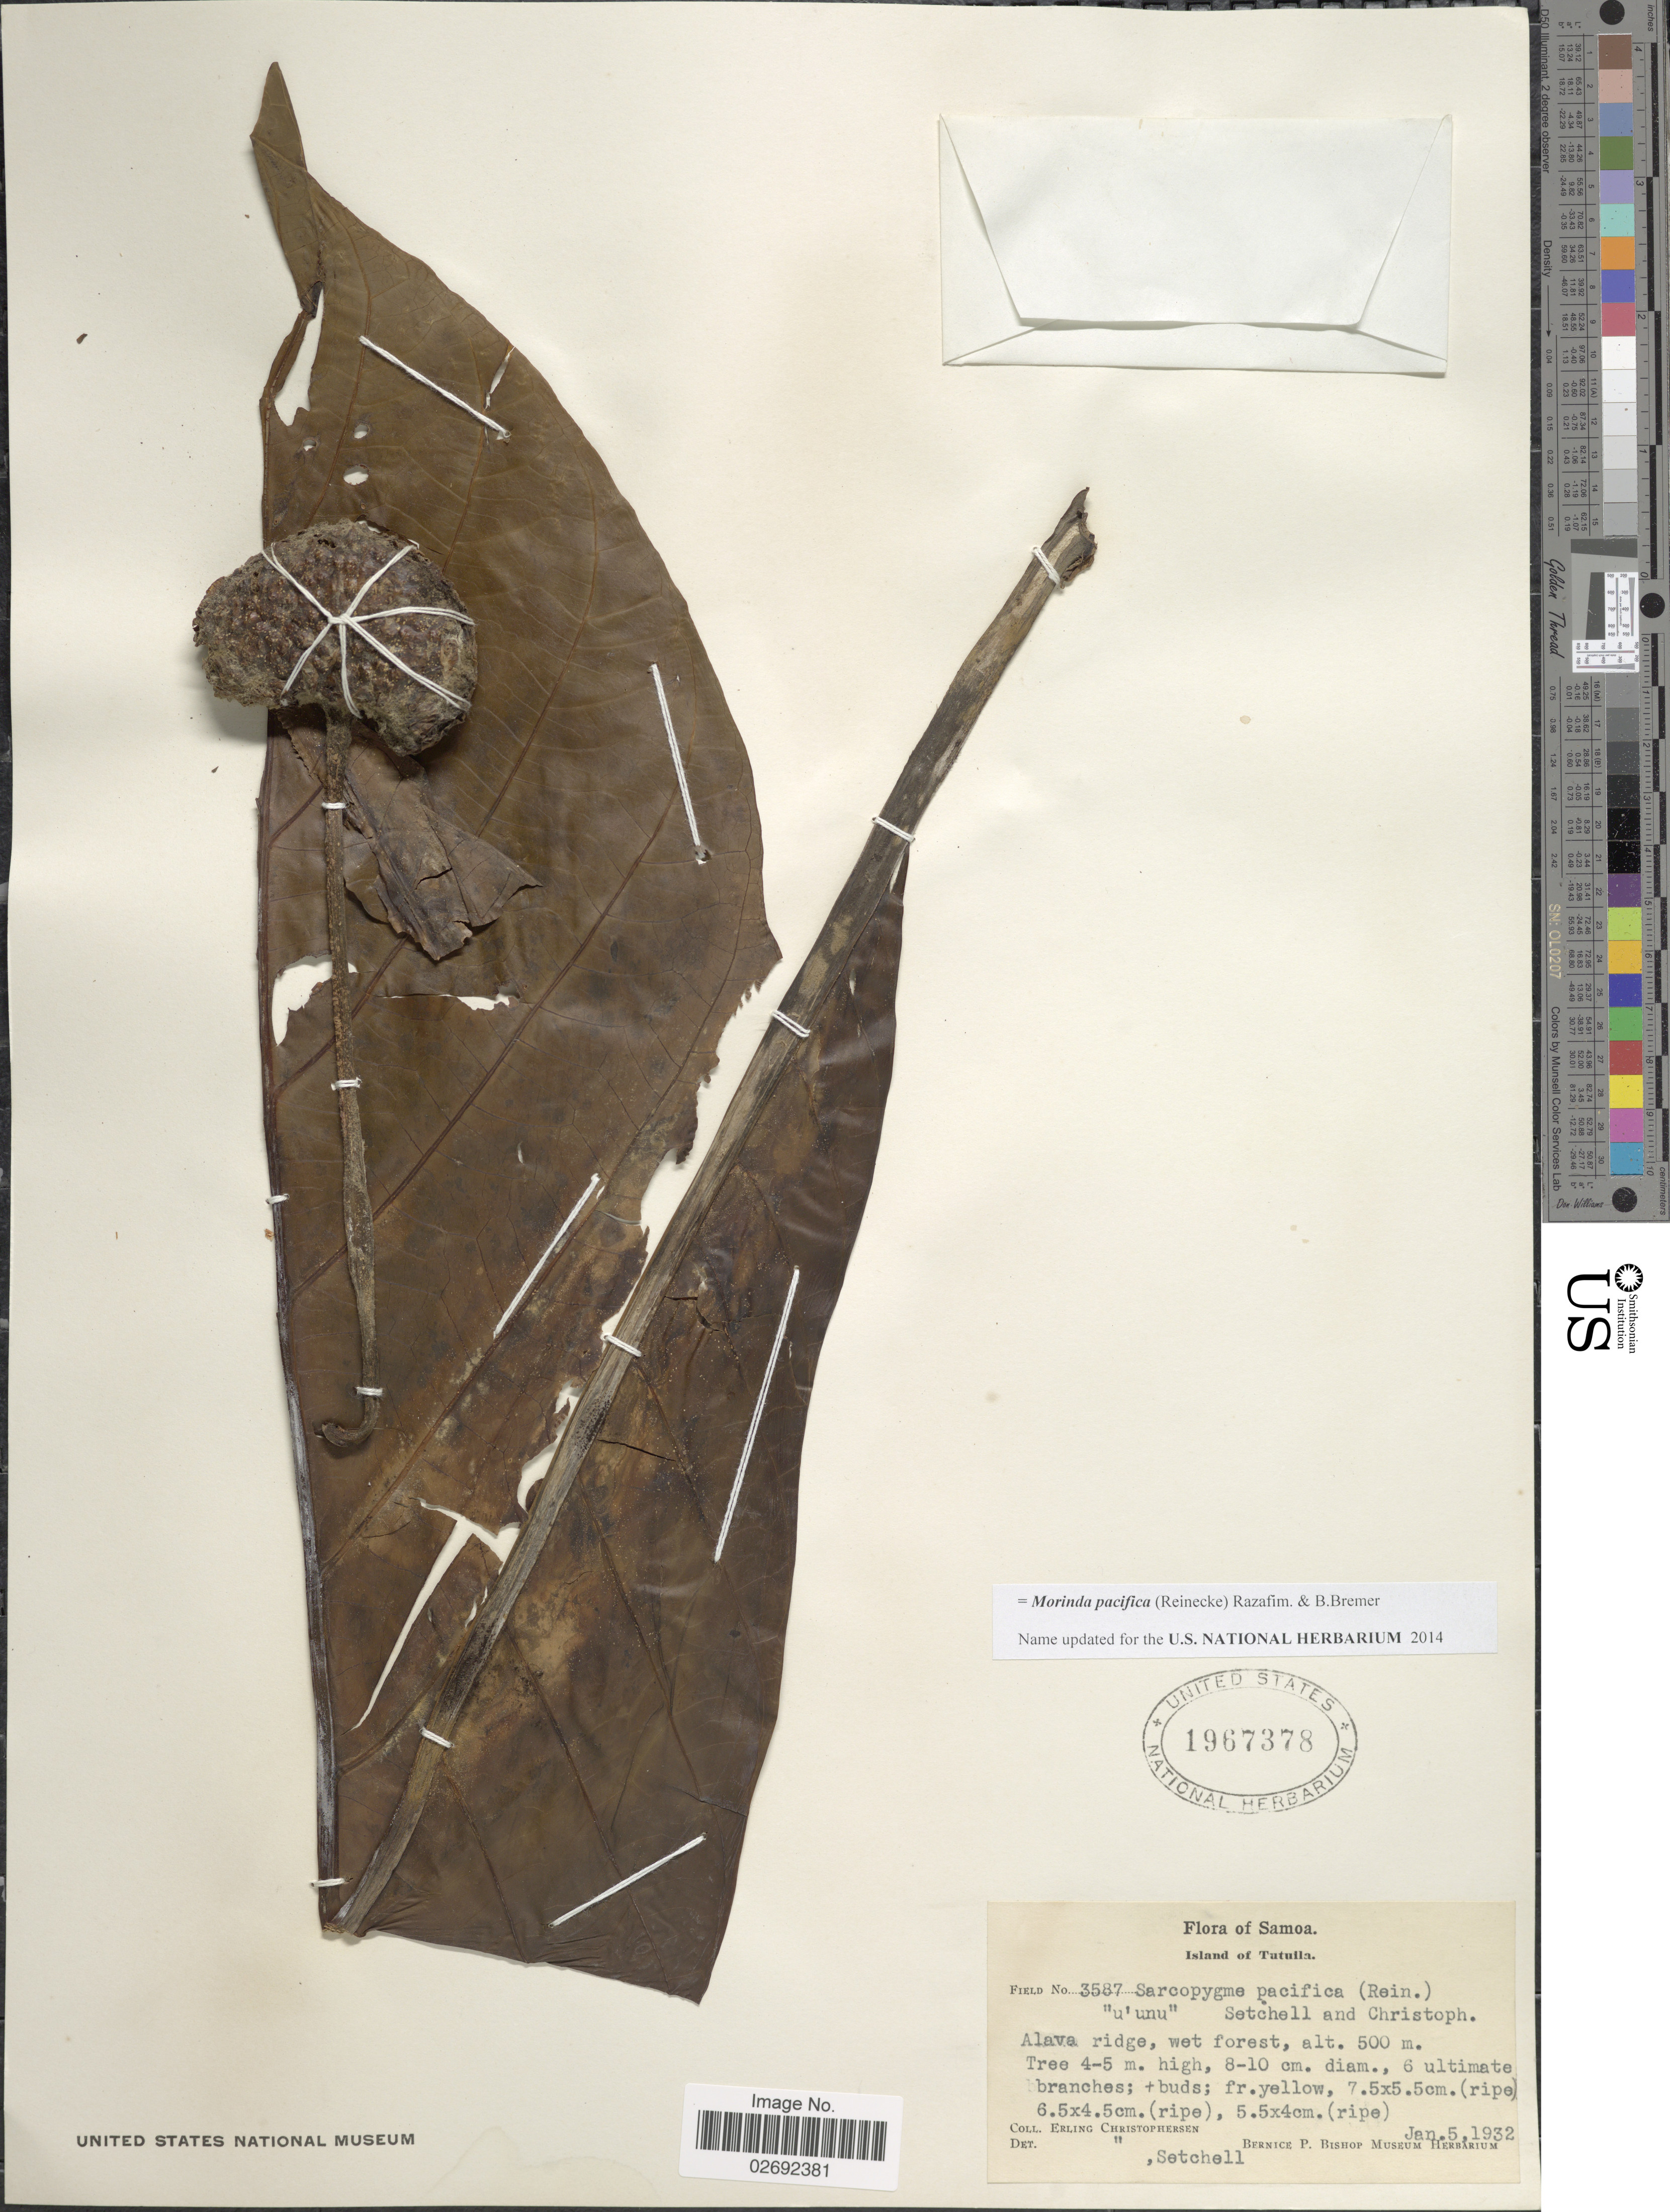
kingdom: Plantae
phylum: Tracheophyta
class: Magnoliopsida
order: Gentianales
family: Rubiaceae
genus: Morinda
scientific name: Morinda pacifica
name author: Razafim. & B. Bremer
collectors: E. Christophersen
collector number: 3587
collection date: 1932-01-05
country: American Samoa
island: Tutuila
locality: Samoa. Island of Tutuila. Alava ridge, wet forest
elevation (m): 500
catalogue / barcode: US 1967378